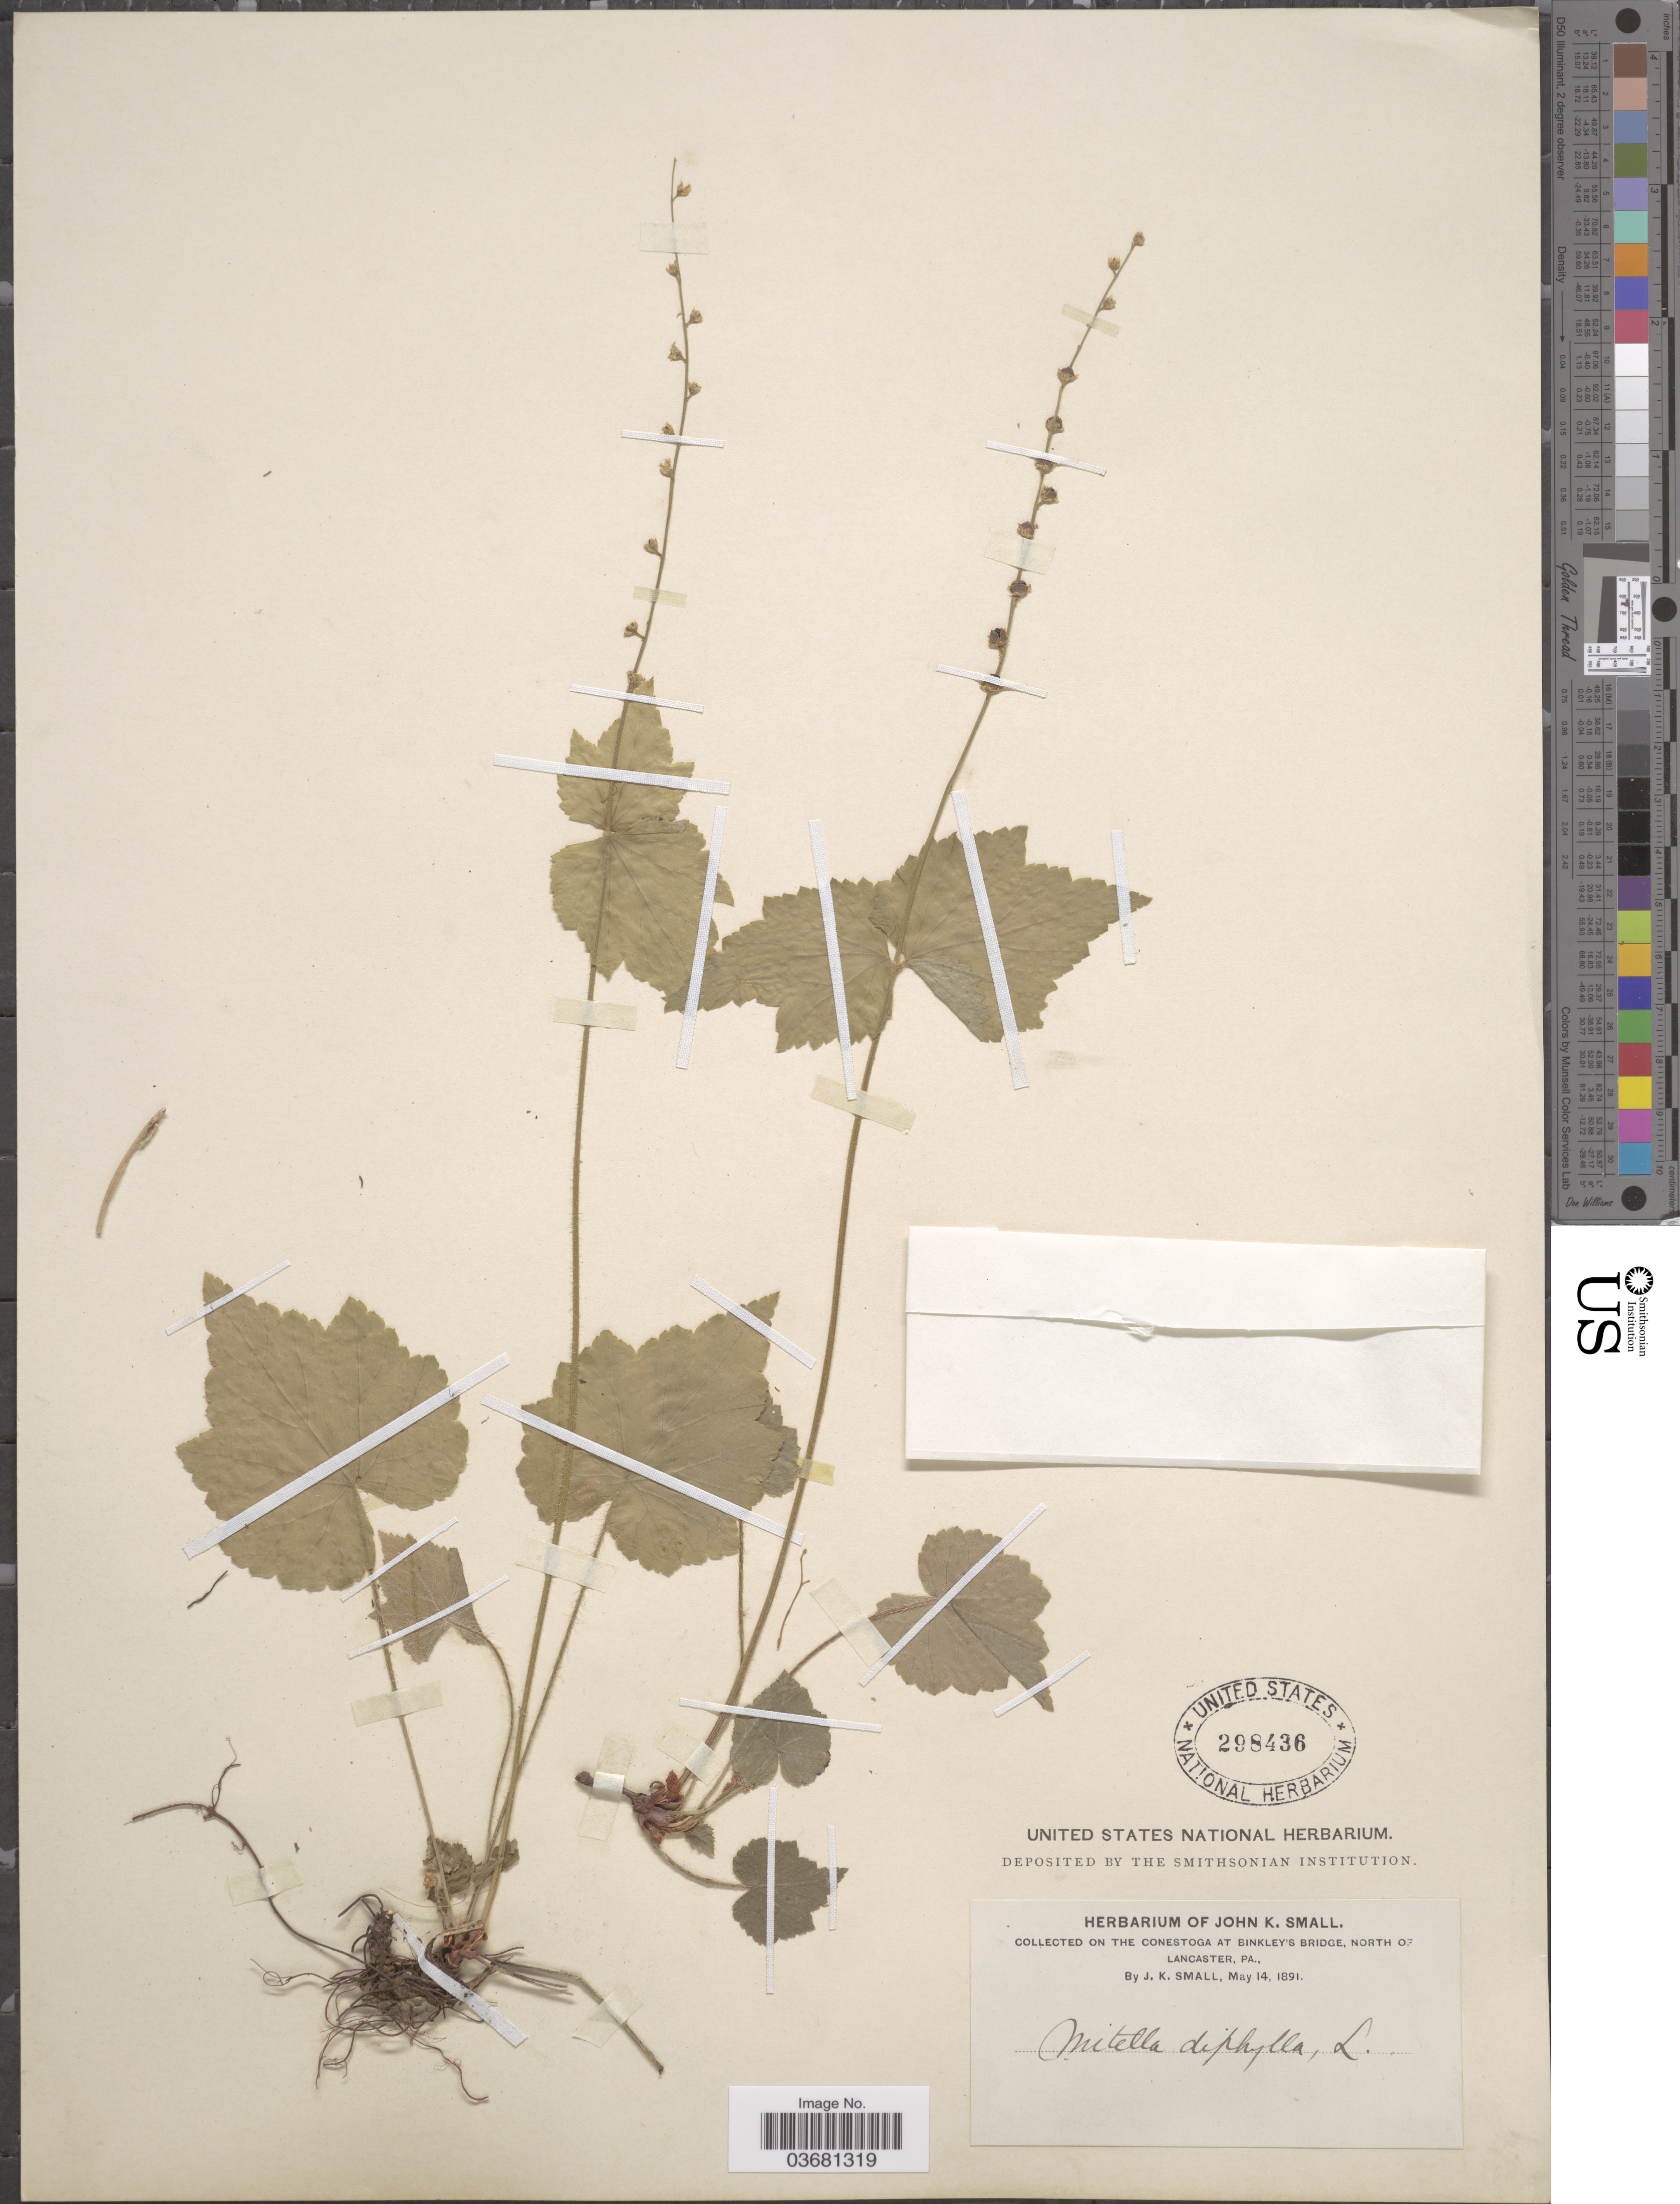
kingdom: Plantae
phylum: Tracheophyta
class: Magnoliopsida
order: Saxifragales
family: Saxifragaceae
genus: Mitella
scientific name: Mitella diphylla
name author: L.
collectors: J. K. Small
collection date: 1891-05-14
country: United States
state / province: Pennsylvania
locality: On the Conestoga at Binkley's Bridge, North of Lancaster.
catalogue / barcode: US 298436